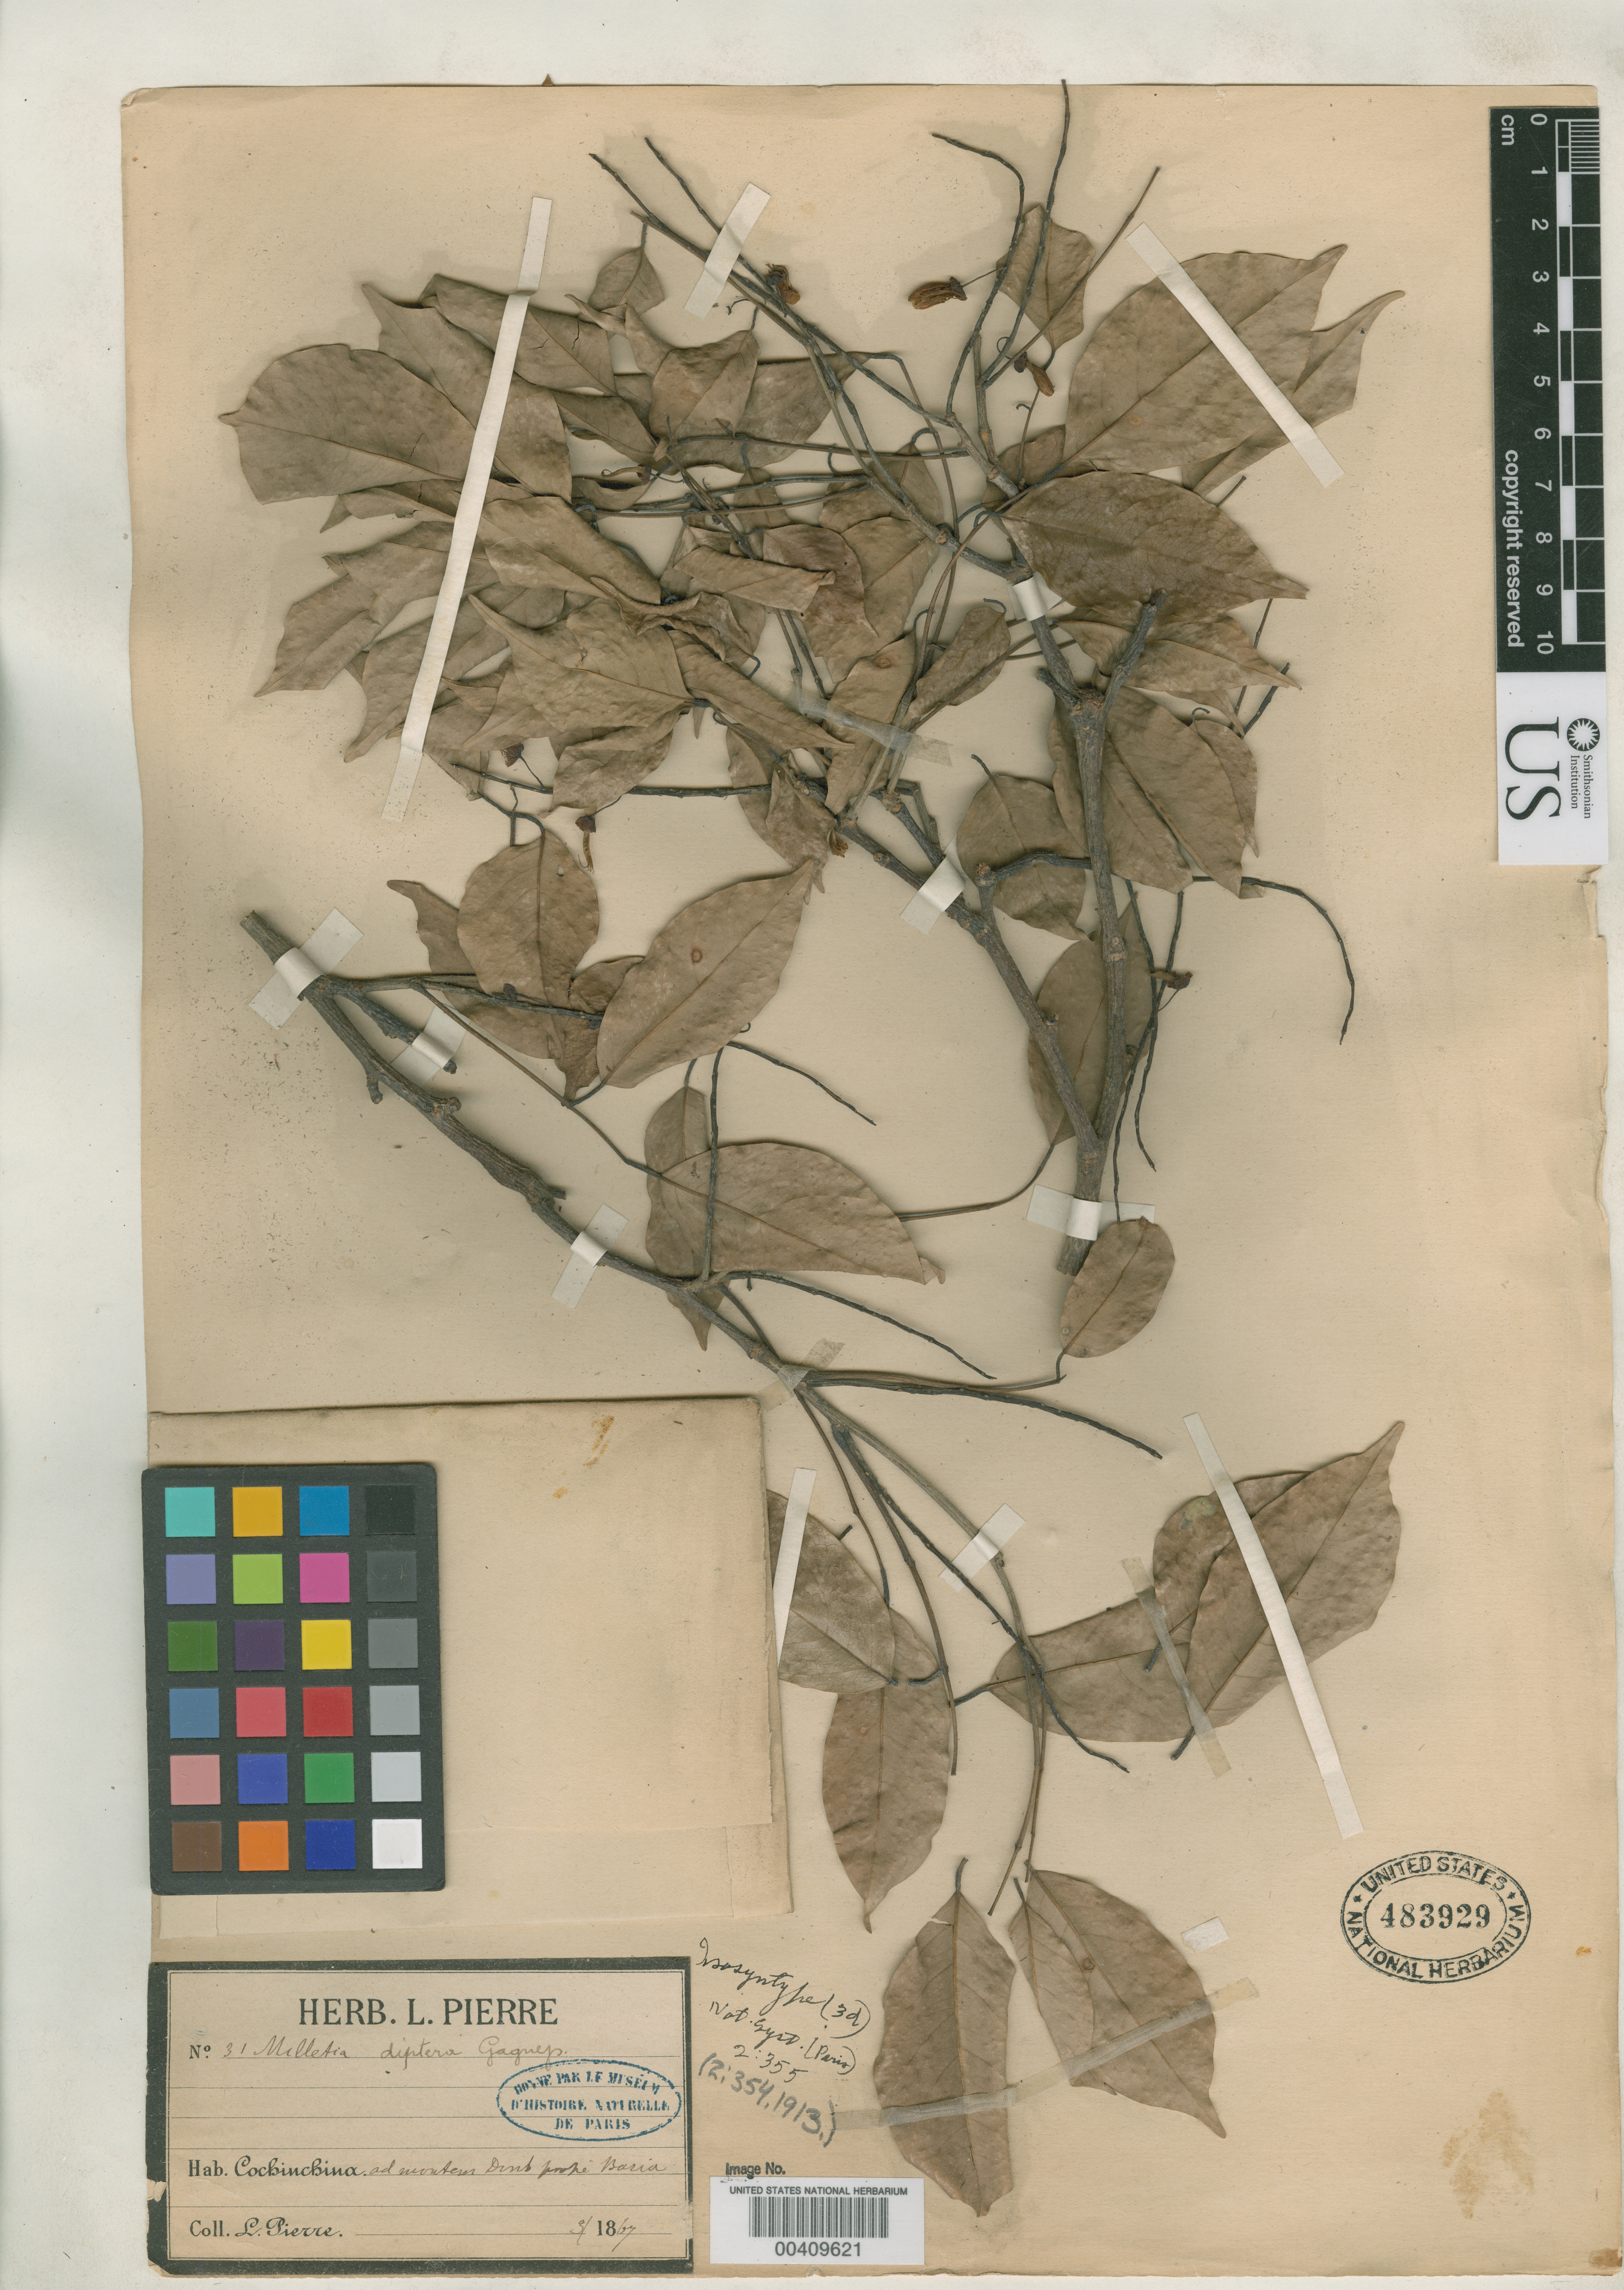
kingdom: Plantae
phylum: Tracheophyta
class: Magnoliopsida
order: Fabales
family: Fabaceae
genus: Millettia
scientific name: Millettia diptera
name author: Gagnep.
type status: Isosyntype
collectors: J. Pierre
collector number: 31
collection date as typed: Mar 1867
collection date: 1867-03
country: Vietnam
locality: Ad montem Dinh prope Baria.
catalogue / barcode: US 483929